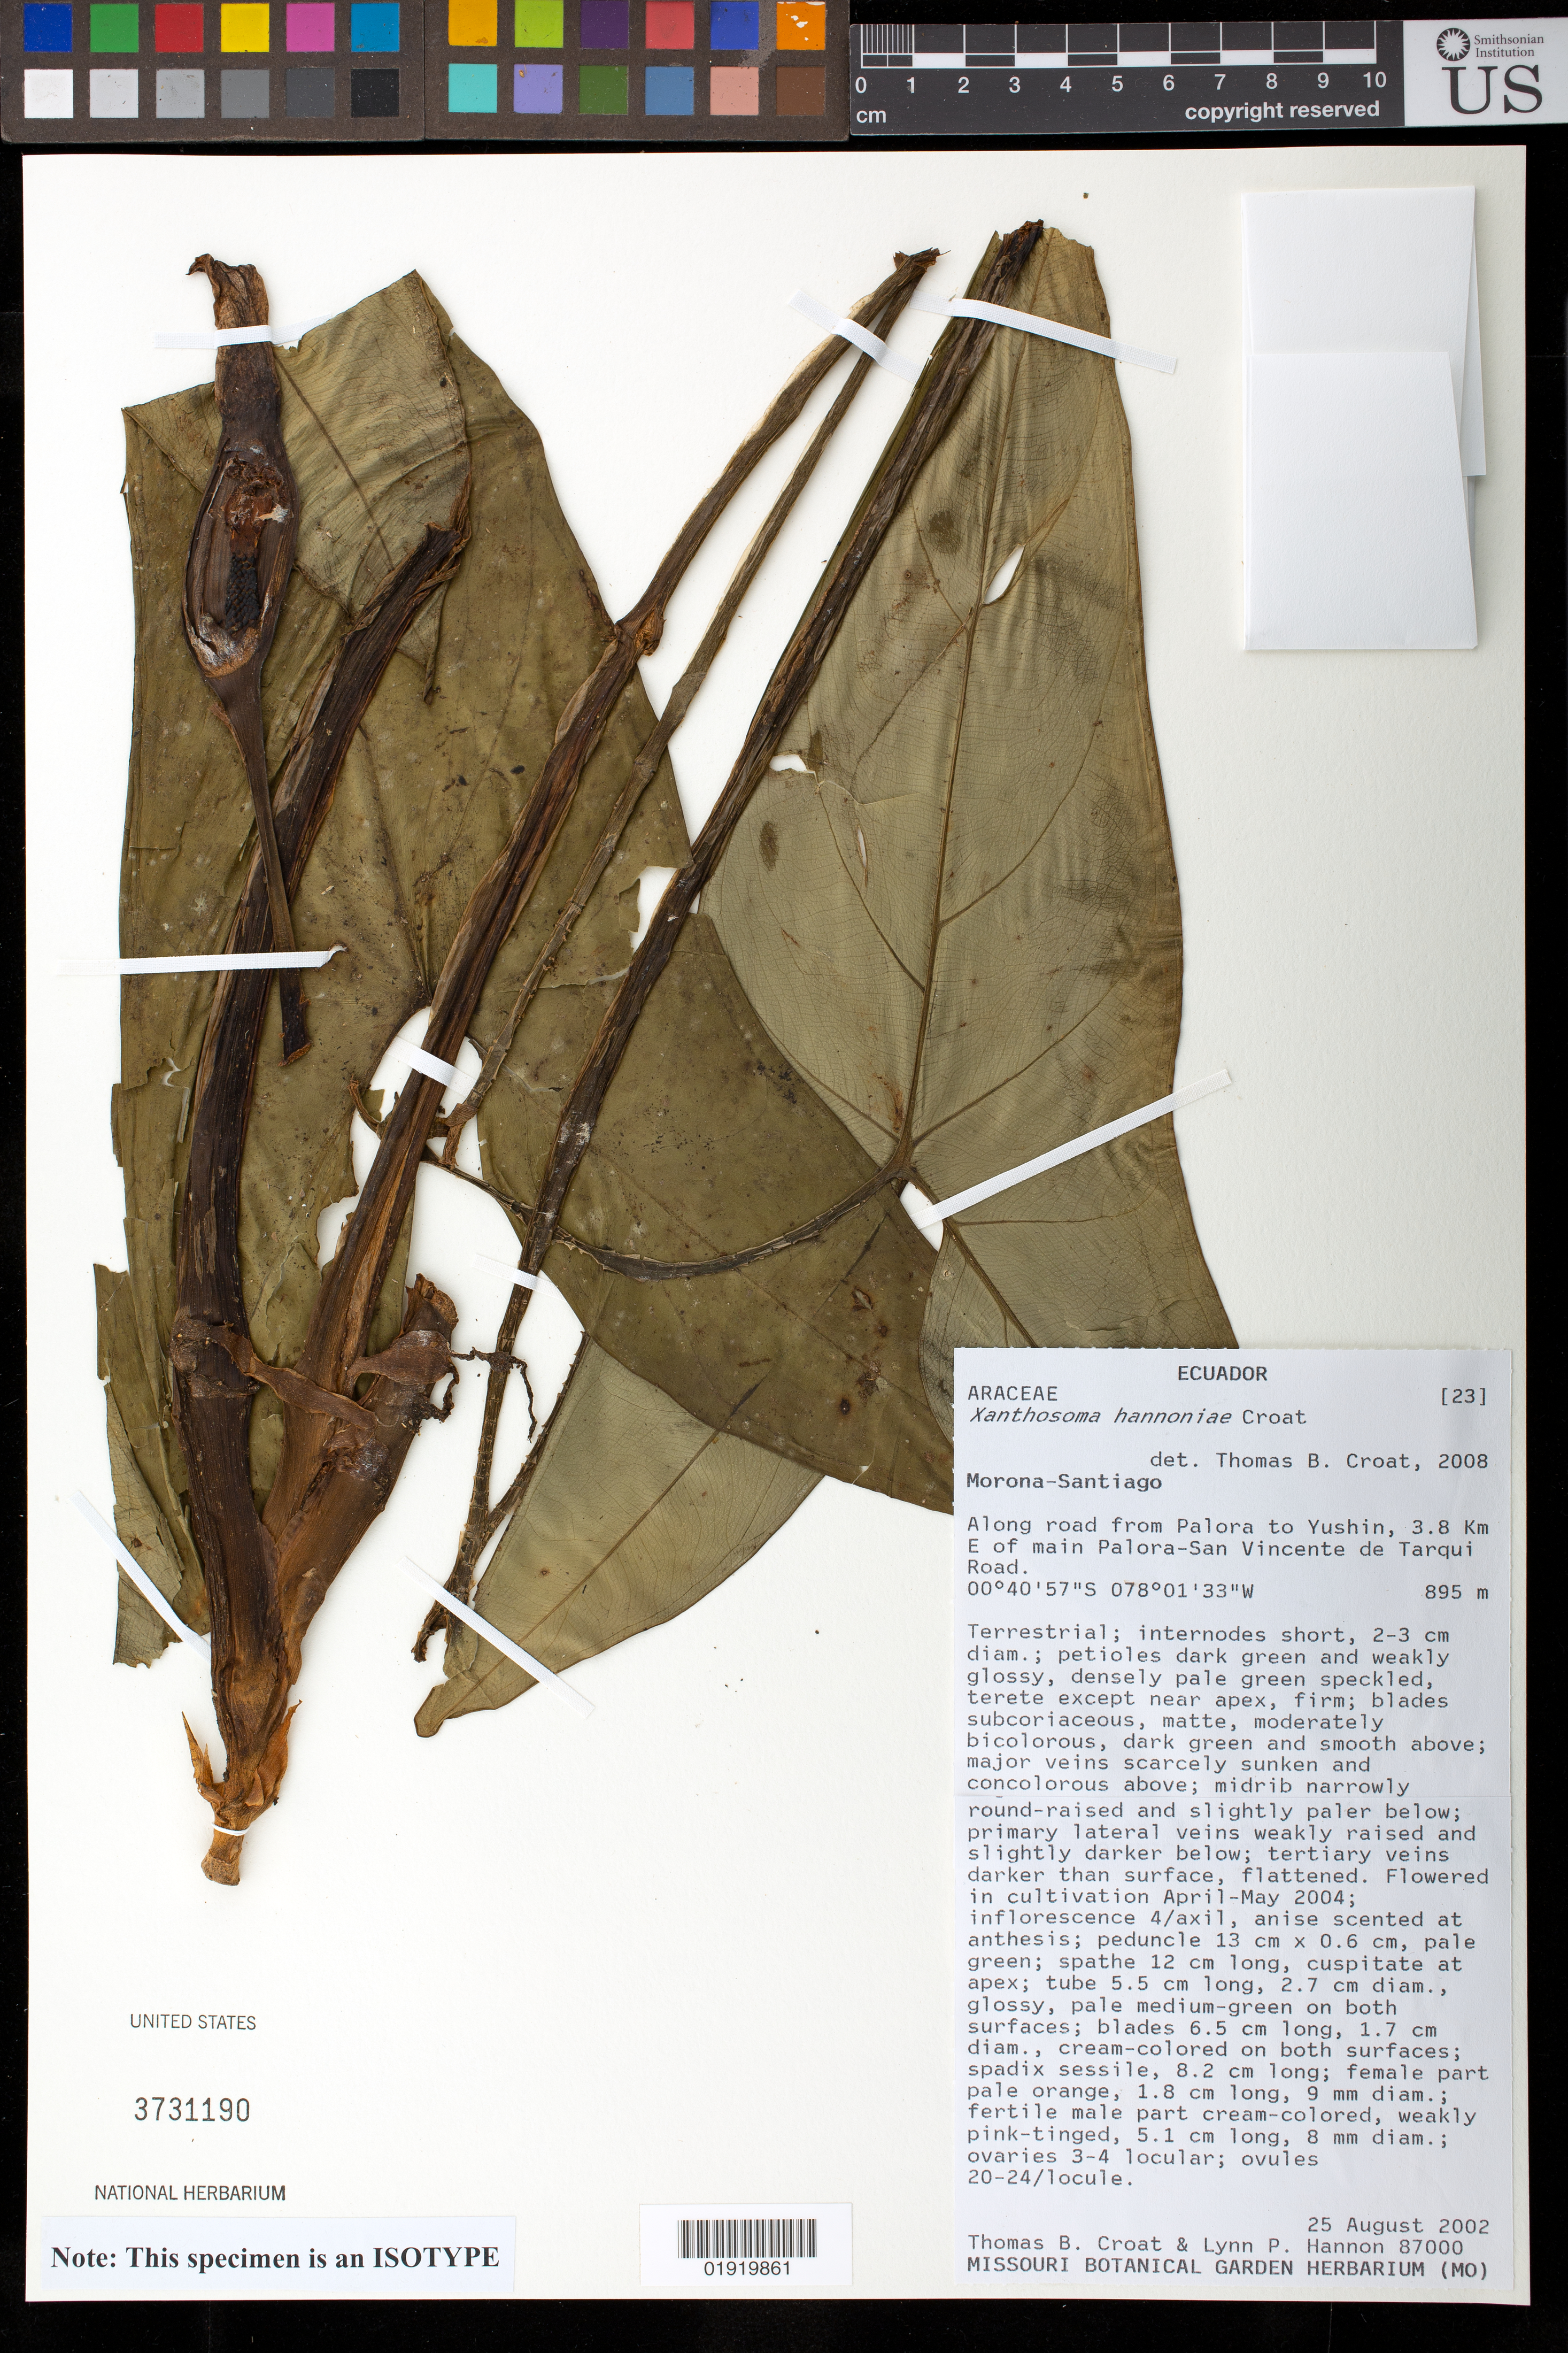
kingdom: Plantae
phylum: Tracheophyta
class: Liliopsida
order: Alismatales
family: Araceae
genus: Xanthosoma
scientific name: Xanthosoma hannoniae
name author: Croat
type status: Isotype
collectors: T. B. Croat & L. Hannon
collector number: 87000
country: Ecuador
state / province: Morona-Santiago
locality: Morona-Santiago. Along road from Palora to Yushin, 3.8 km E of main Palora-San Vincente de Tarqui Road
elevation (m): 895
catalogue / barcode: US 3731190